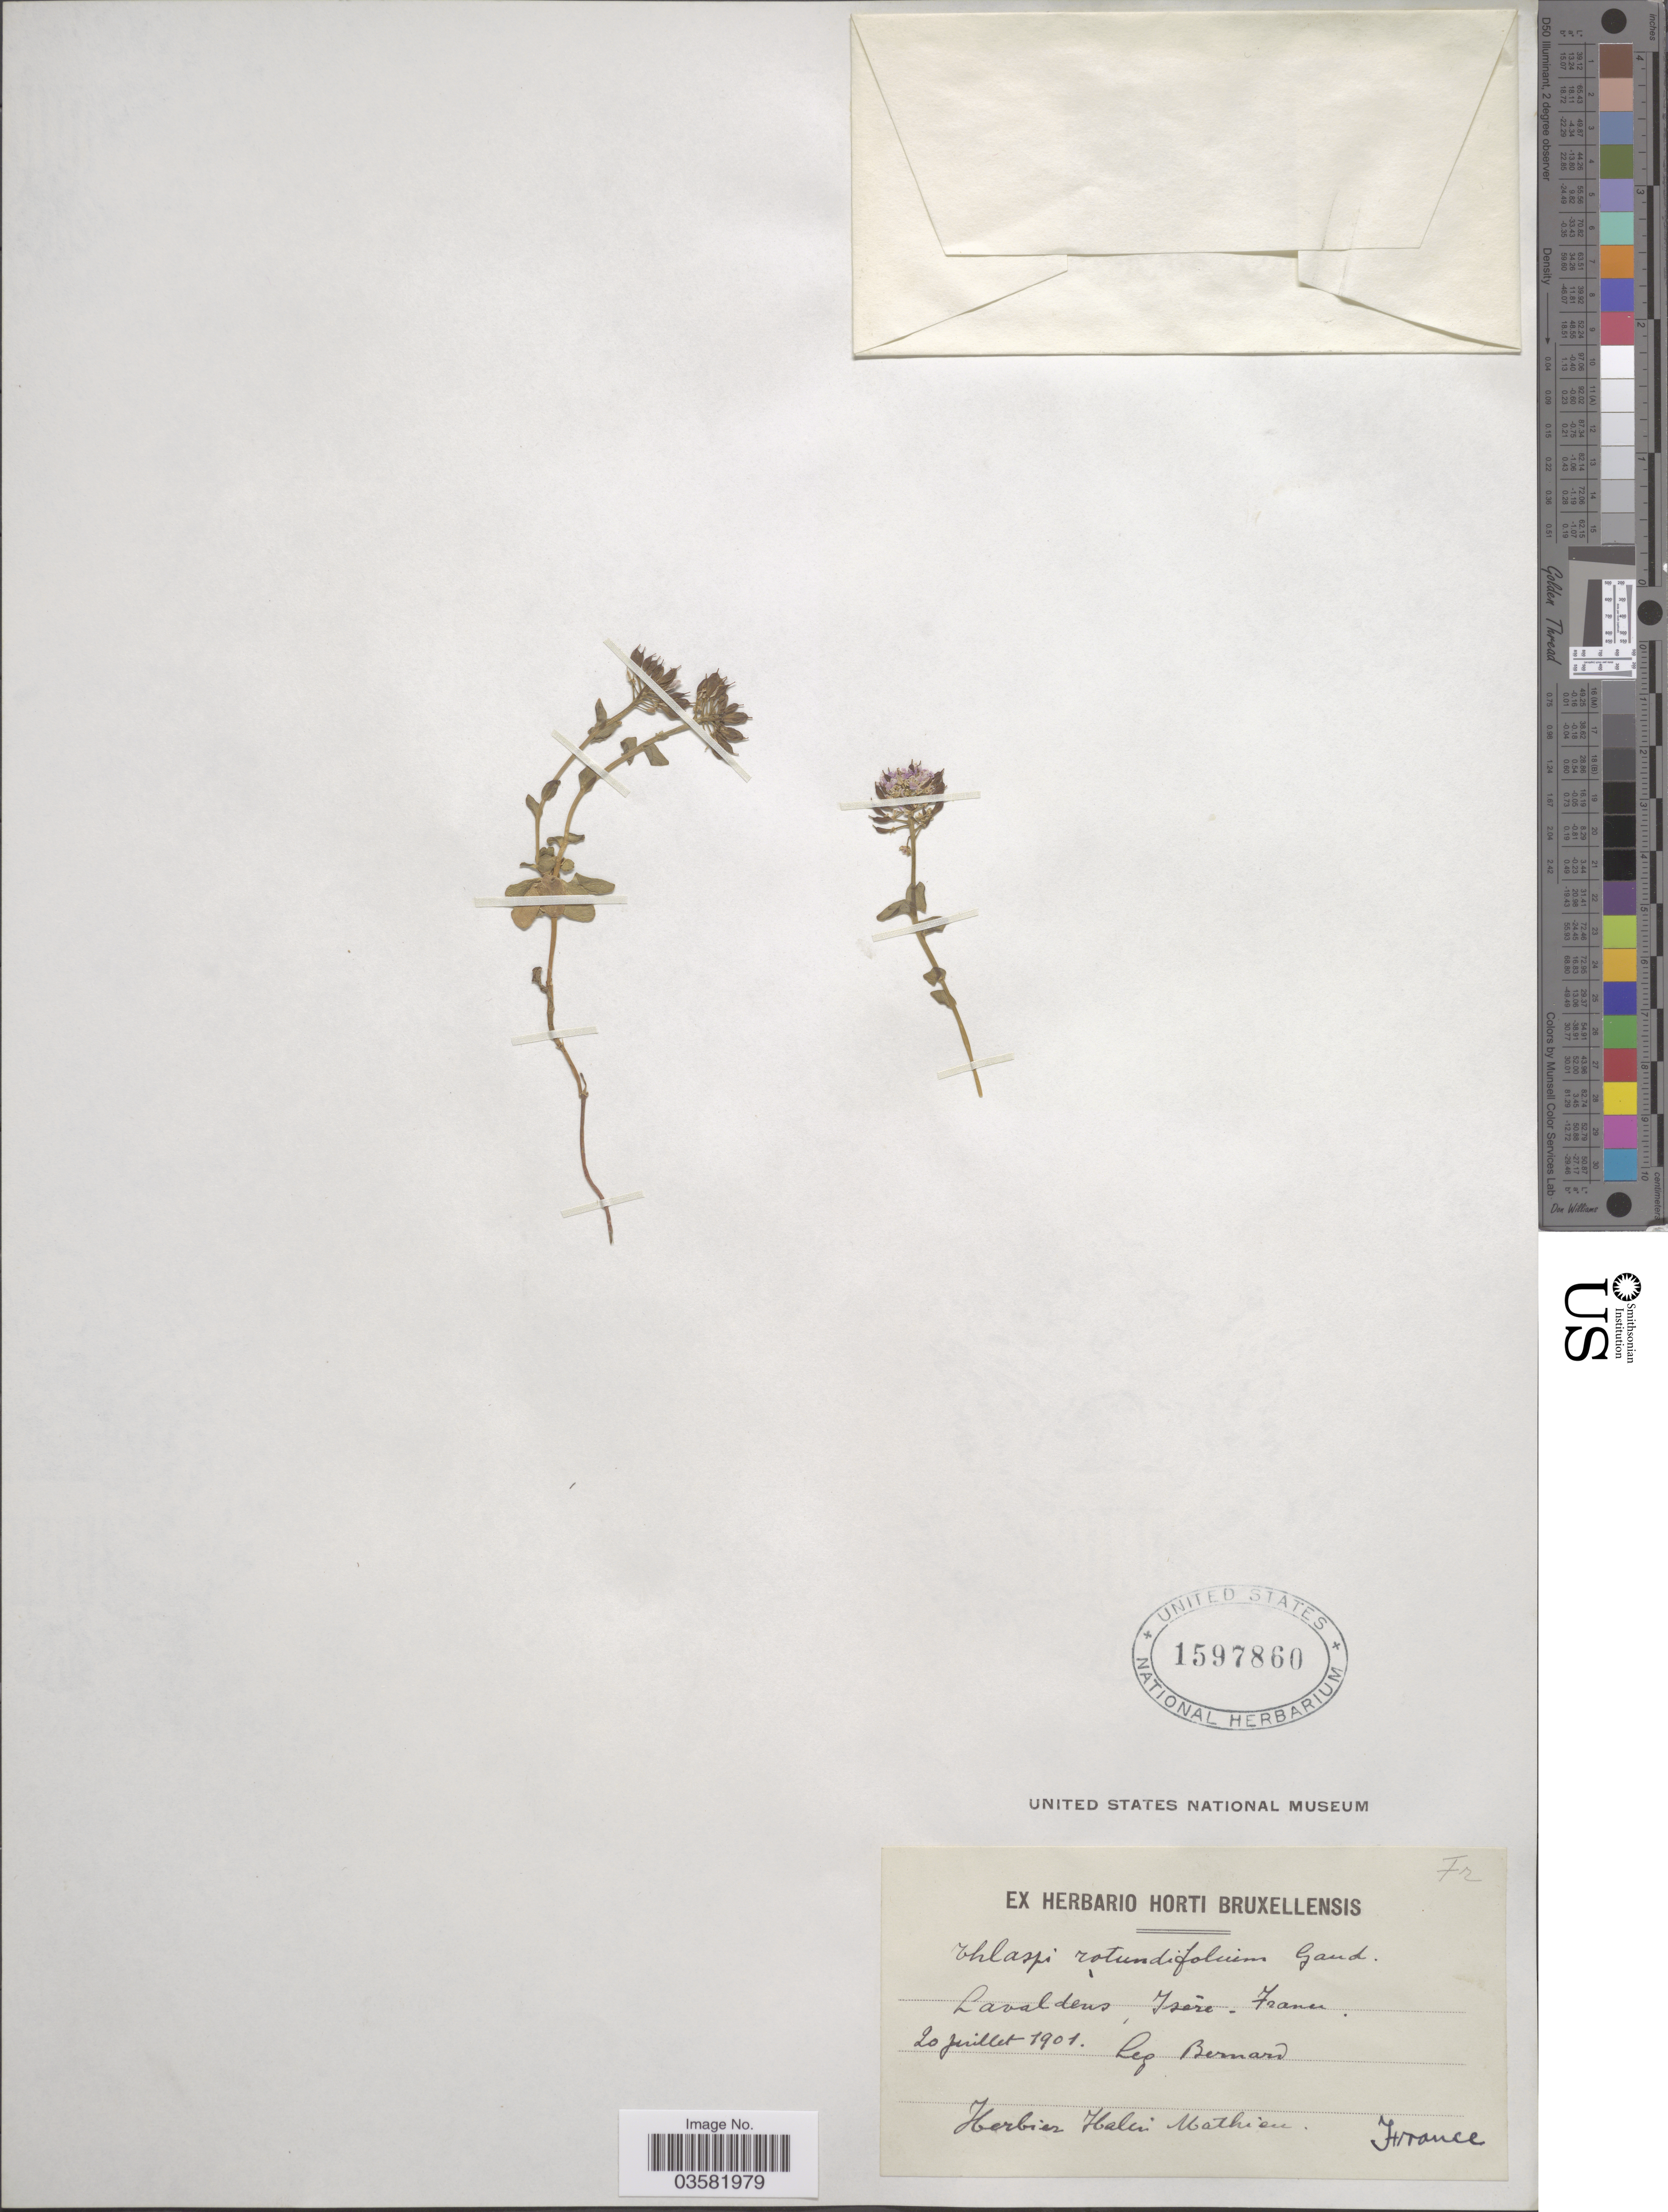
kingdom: Plantae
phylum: Tracheophyta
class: Magnoliopsida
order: Brassicales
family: Brassicaceae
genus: Thlaspi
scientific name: Thlaspi rotundifolium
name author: (L.) Gaudin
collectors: -. Bernard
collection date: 1901-07-20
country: France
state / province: Auvergne-Rhône-Alpes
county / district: Isère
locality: Lavaldens, Isère.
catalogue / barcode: US 1597860